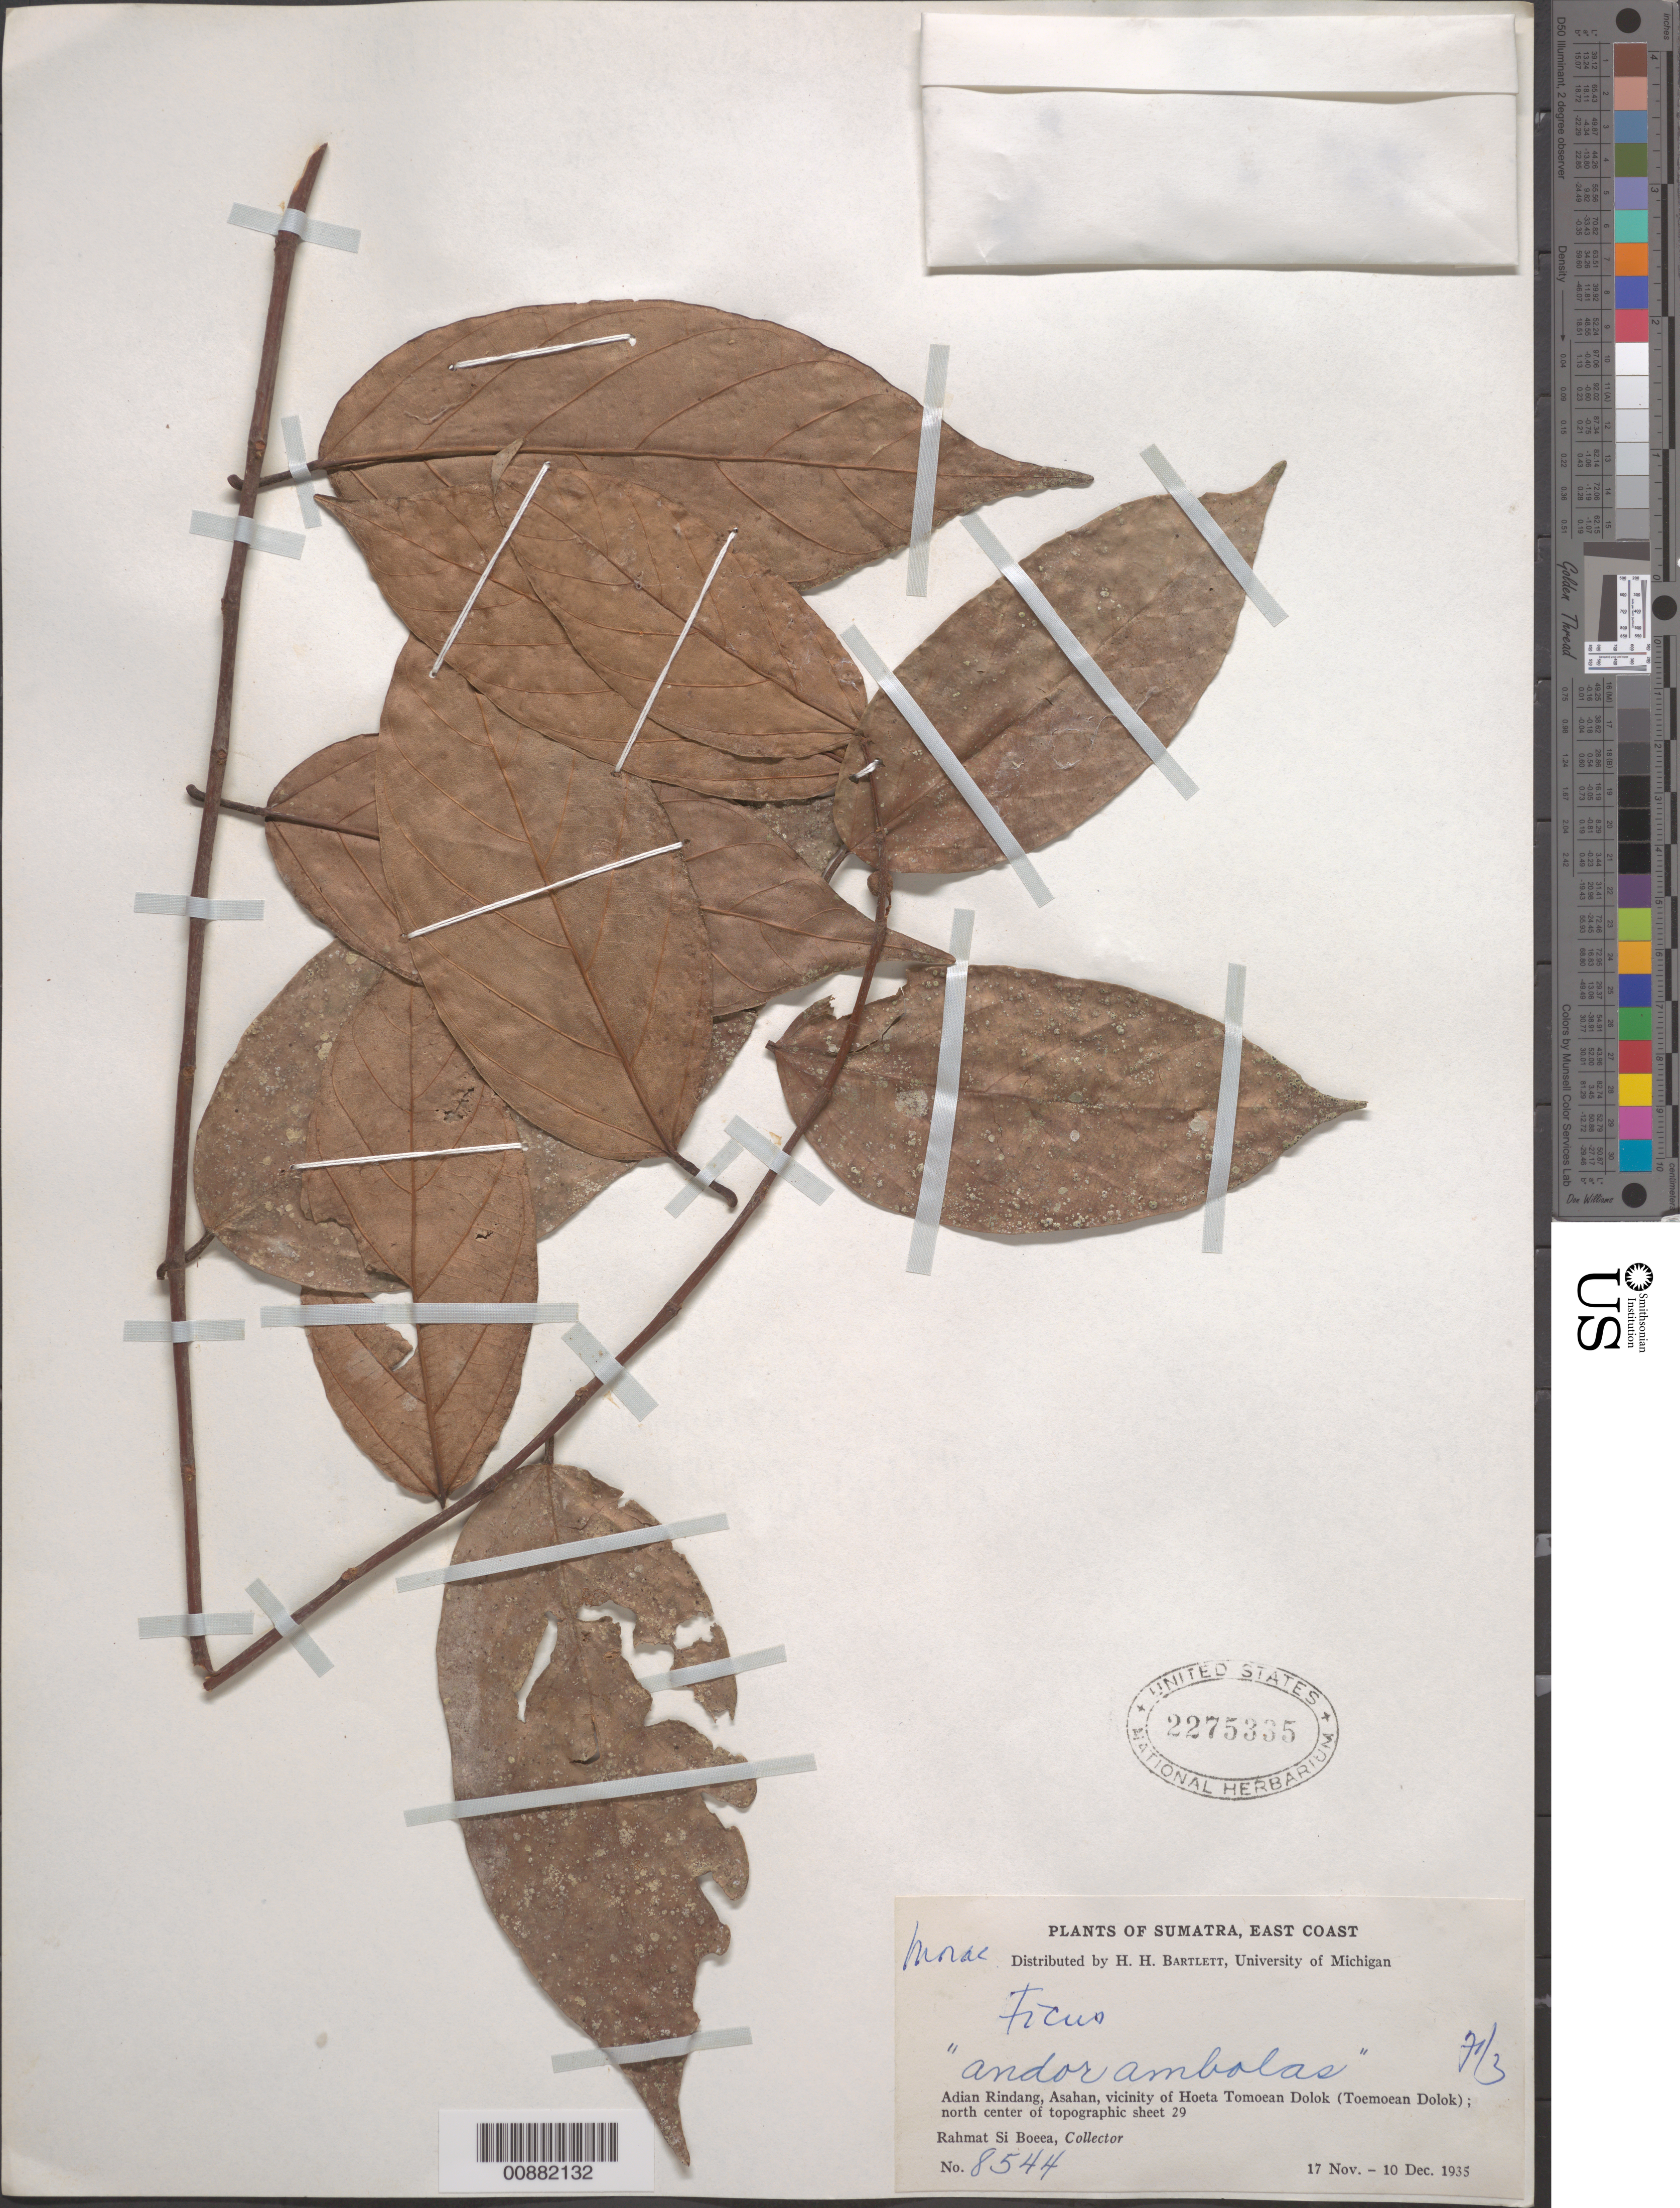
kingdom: Plantae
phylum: Tracheophyta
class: Magnoliopsida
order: Rosales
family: Moraceae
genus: Ficus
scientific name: Ficus sp.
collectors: Rahmat Si Boeea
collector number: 8544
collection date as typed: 17 Nov 1935 to 10 Dec 1935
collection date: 1935-11-17/1935-12-10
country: Indonesia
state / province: Sumatra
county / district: Aceh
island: Sumatra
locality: Adian Rindang, Asahan, vicinity of Hoeta Tomoean Dolok (Toemoean Dolok), north center of topgraphic sheet 29.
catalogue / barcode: US 2275335